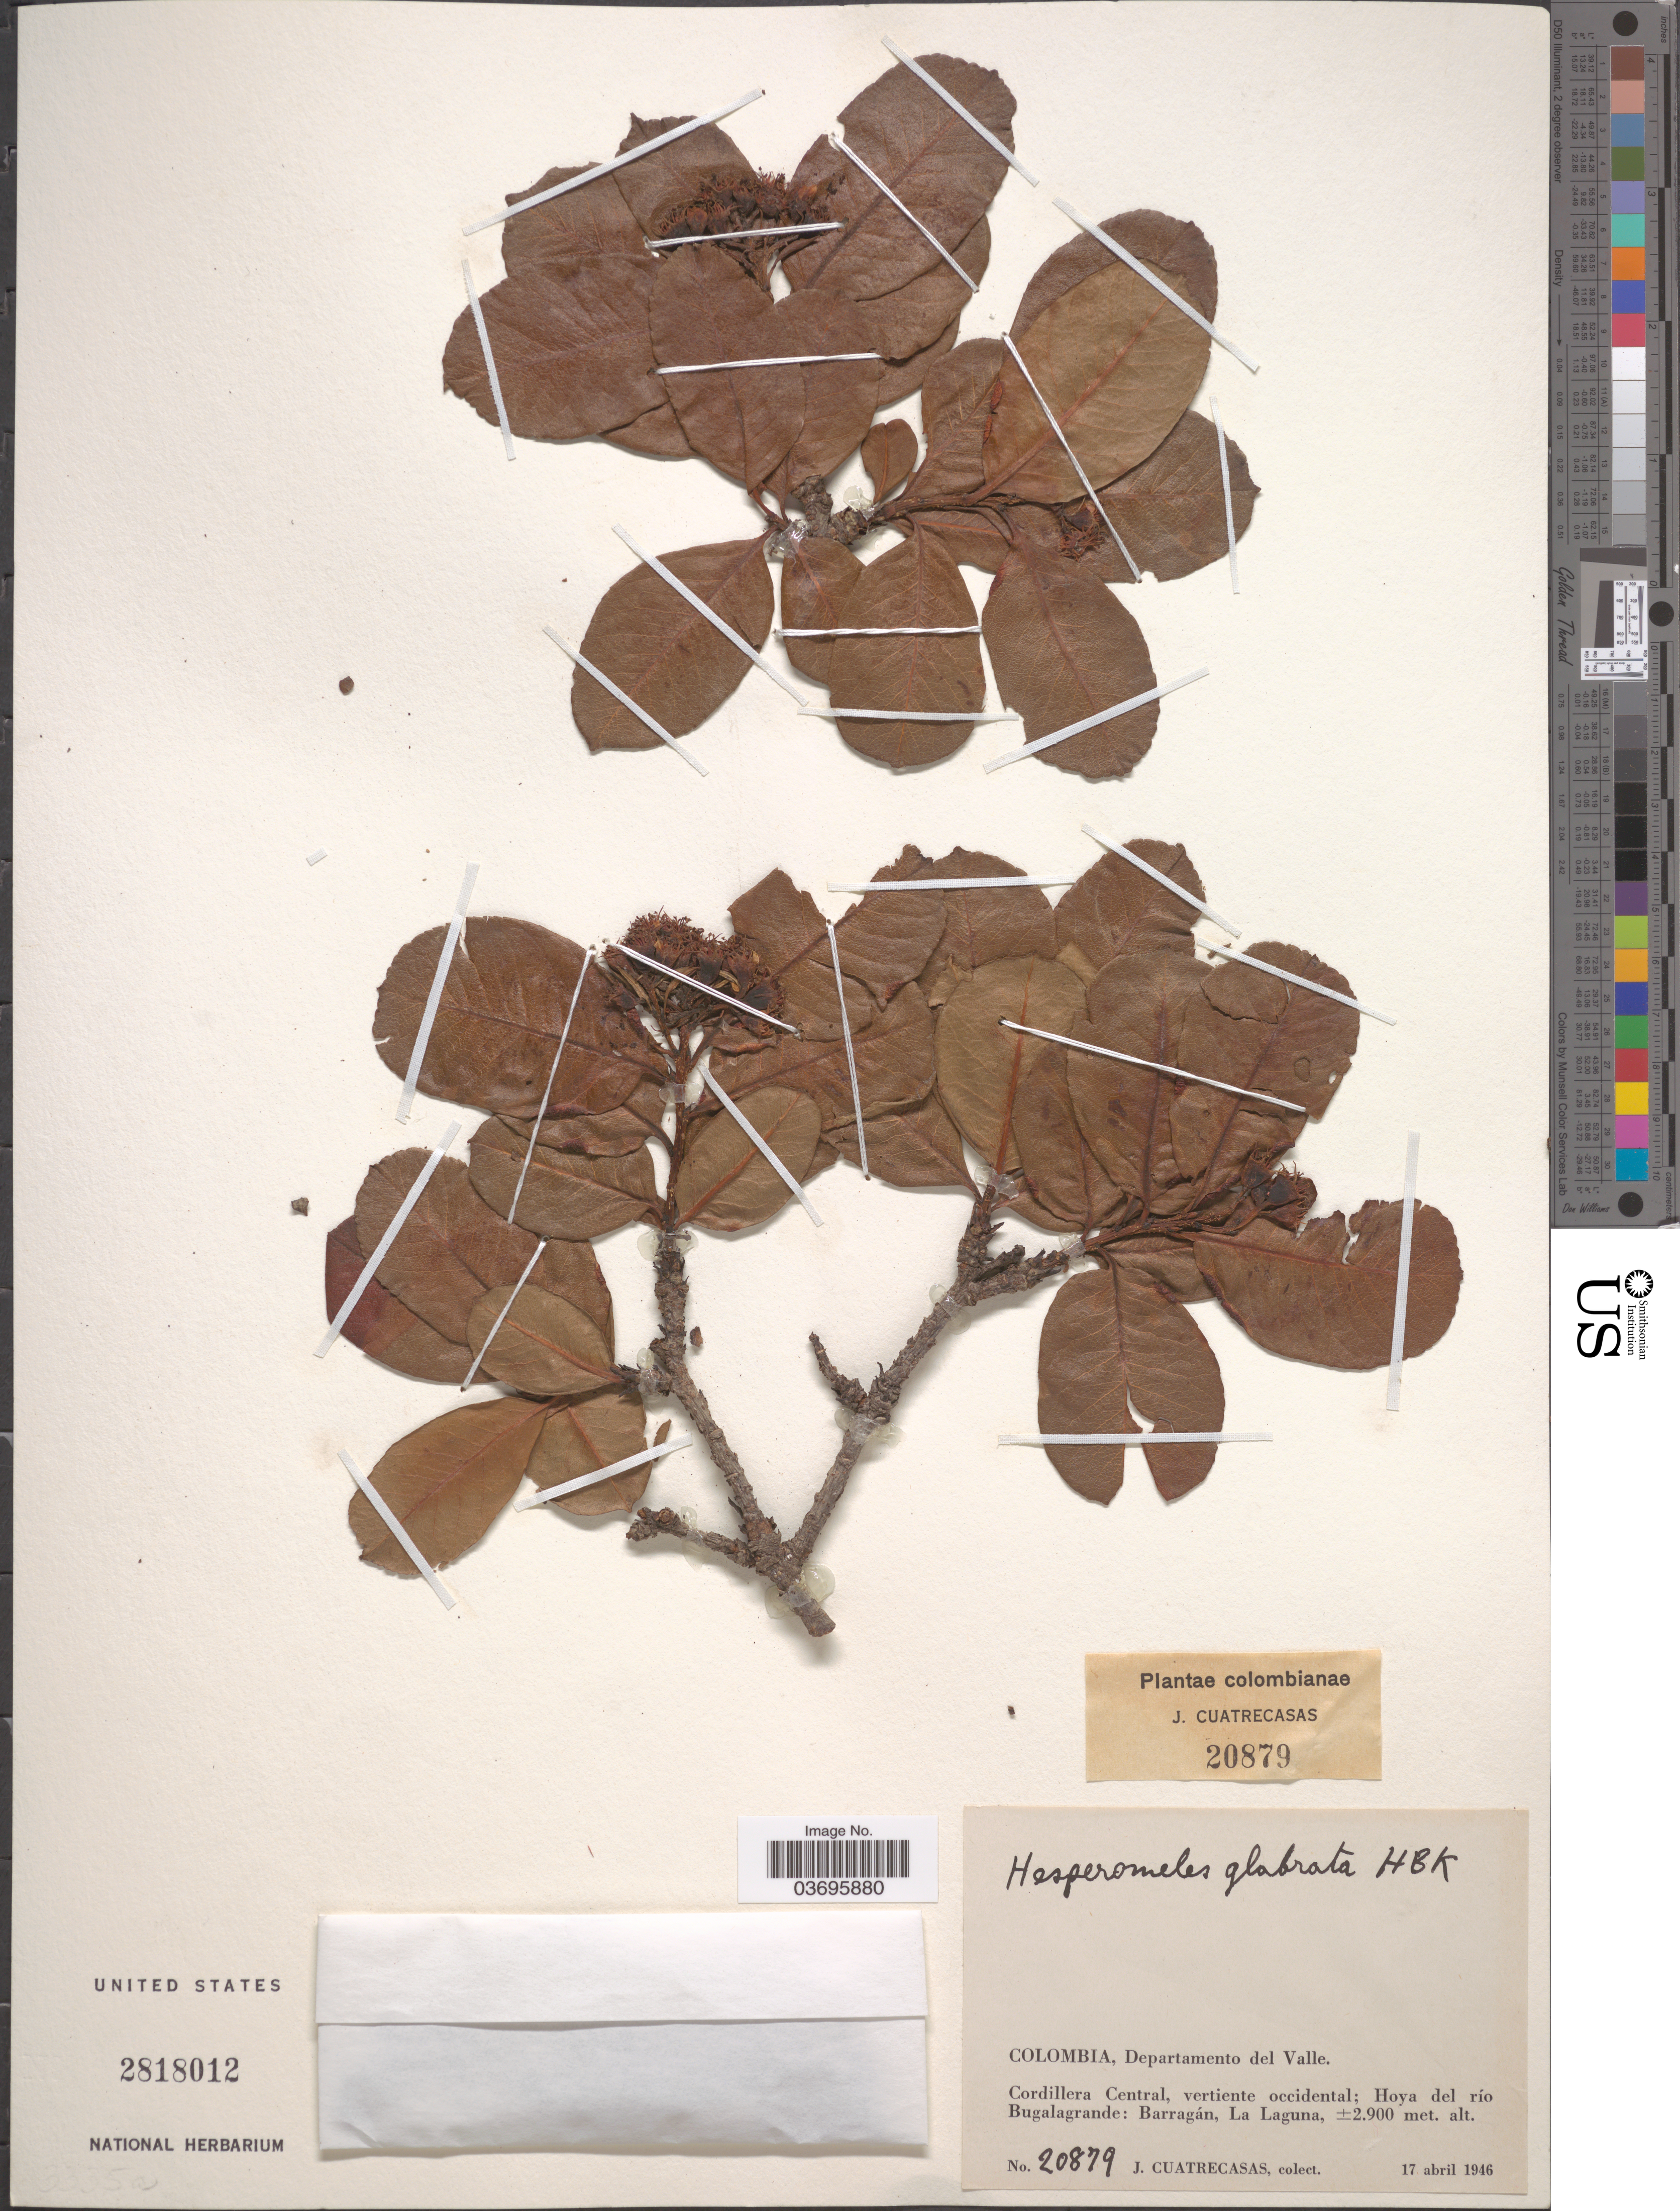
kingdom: Plantae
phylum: Tracheophyta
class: Magnoliopsida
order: Rosales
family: Rosaceae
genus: Hesperomeles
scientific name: Hesperomeles glabrata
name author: Kunth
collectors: J. Cuatrecasas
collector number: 20879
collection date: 1946-04-17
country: Colombia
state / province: Valle del Cauca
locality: Departamento del Valle. Cordillera Central, vertiente occidental; Hoya del río Bugalagrande: Barragán, La Laguna.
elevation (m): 2900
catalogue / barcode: US 2818012